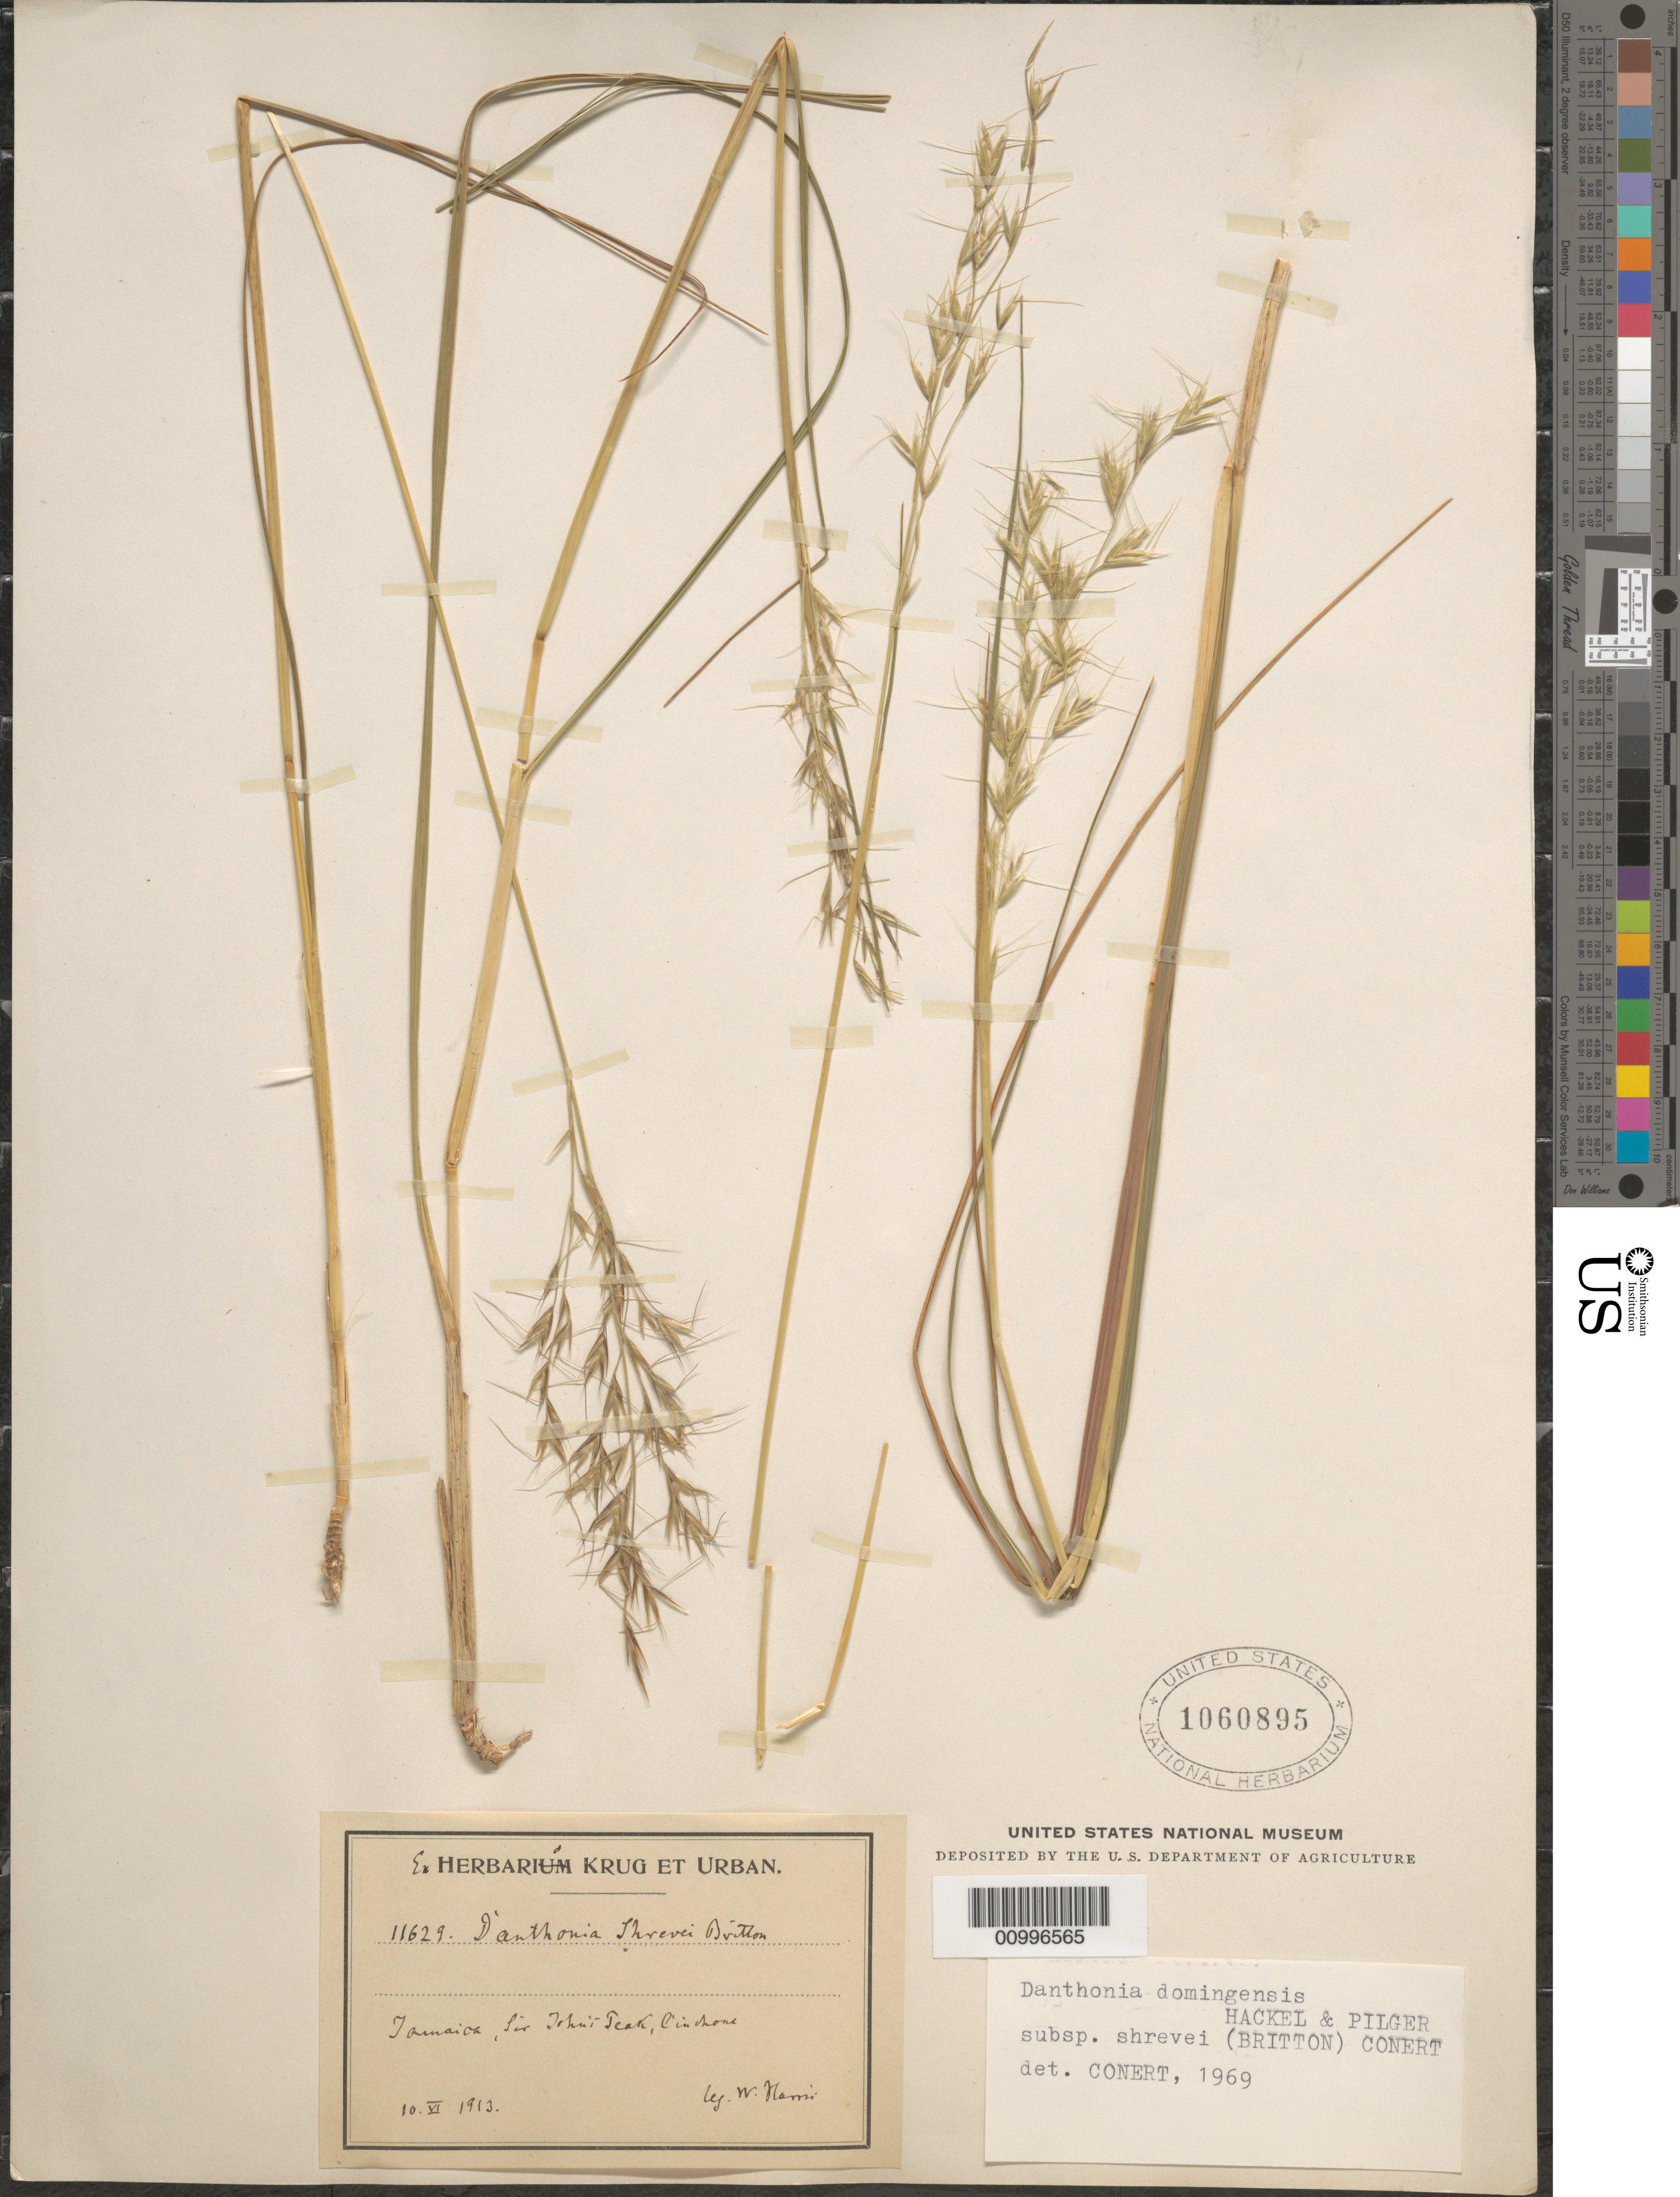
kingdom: Plantae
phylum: Tracheophyta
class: Liliopsida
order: Poales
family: Poaceae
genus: Danthonia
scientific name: Danthonia domingensis subsp. domingensis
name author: Hack. & Pilg.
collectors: W. H. Harris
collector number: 11629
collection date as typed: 10 Jun 1913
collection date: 1913-06-10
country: Jamaica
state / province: Saint Andrew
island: Jamaica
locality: Sir John's Peak, Cinchona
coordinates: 0 N, 0 E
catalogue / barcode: US 1060895